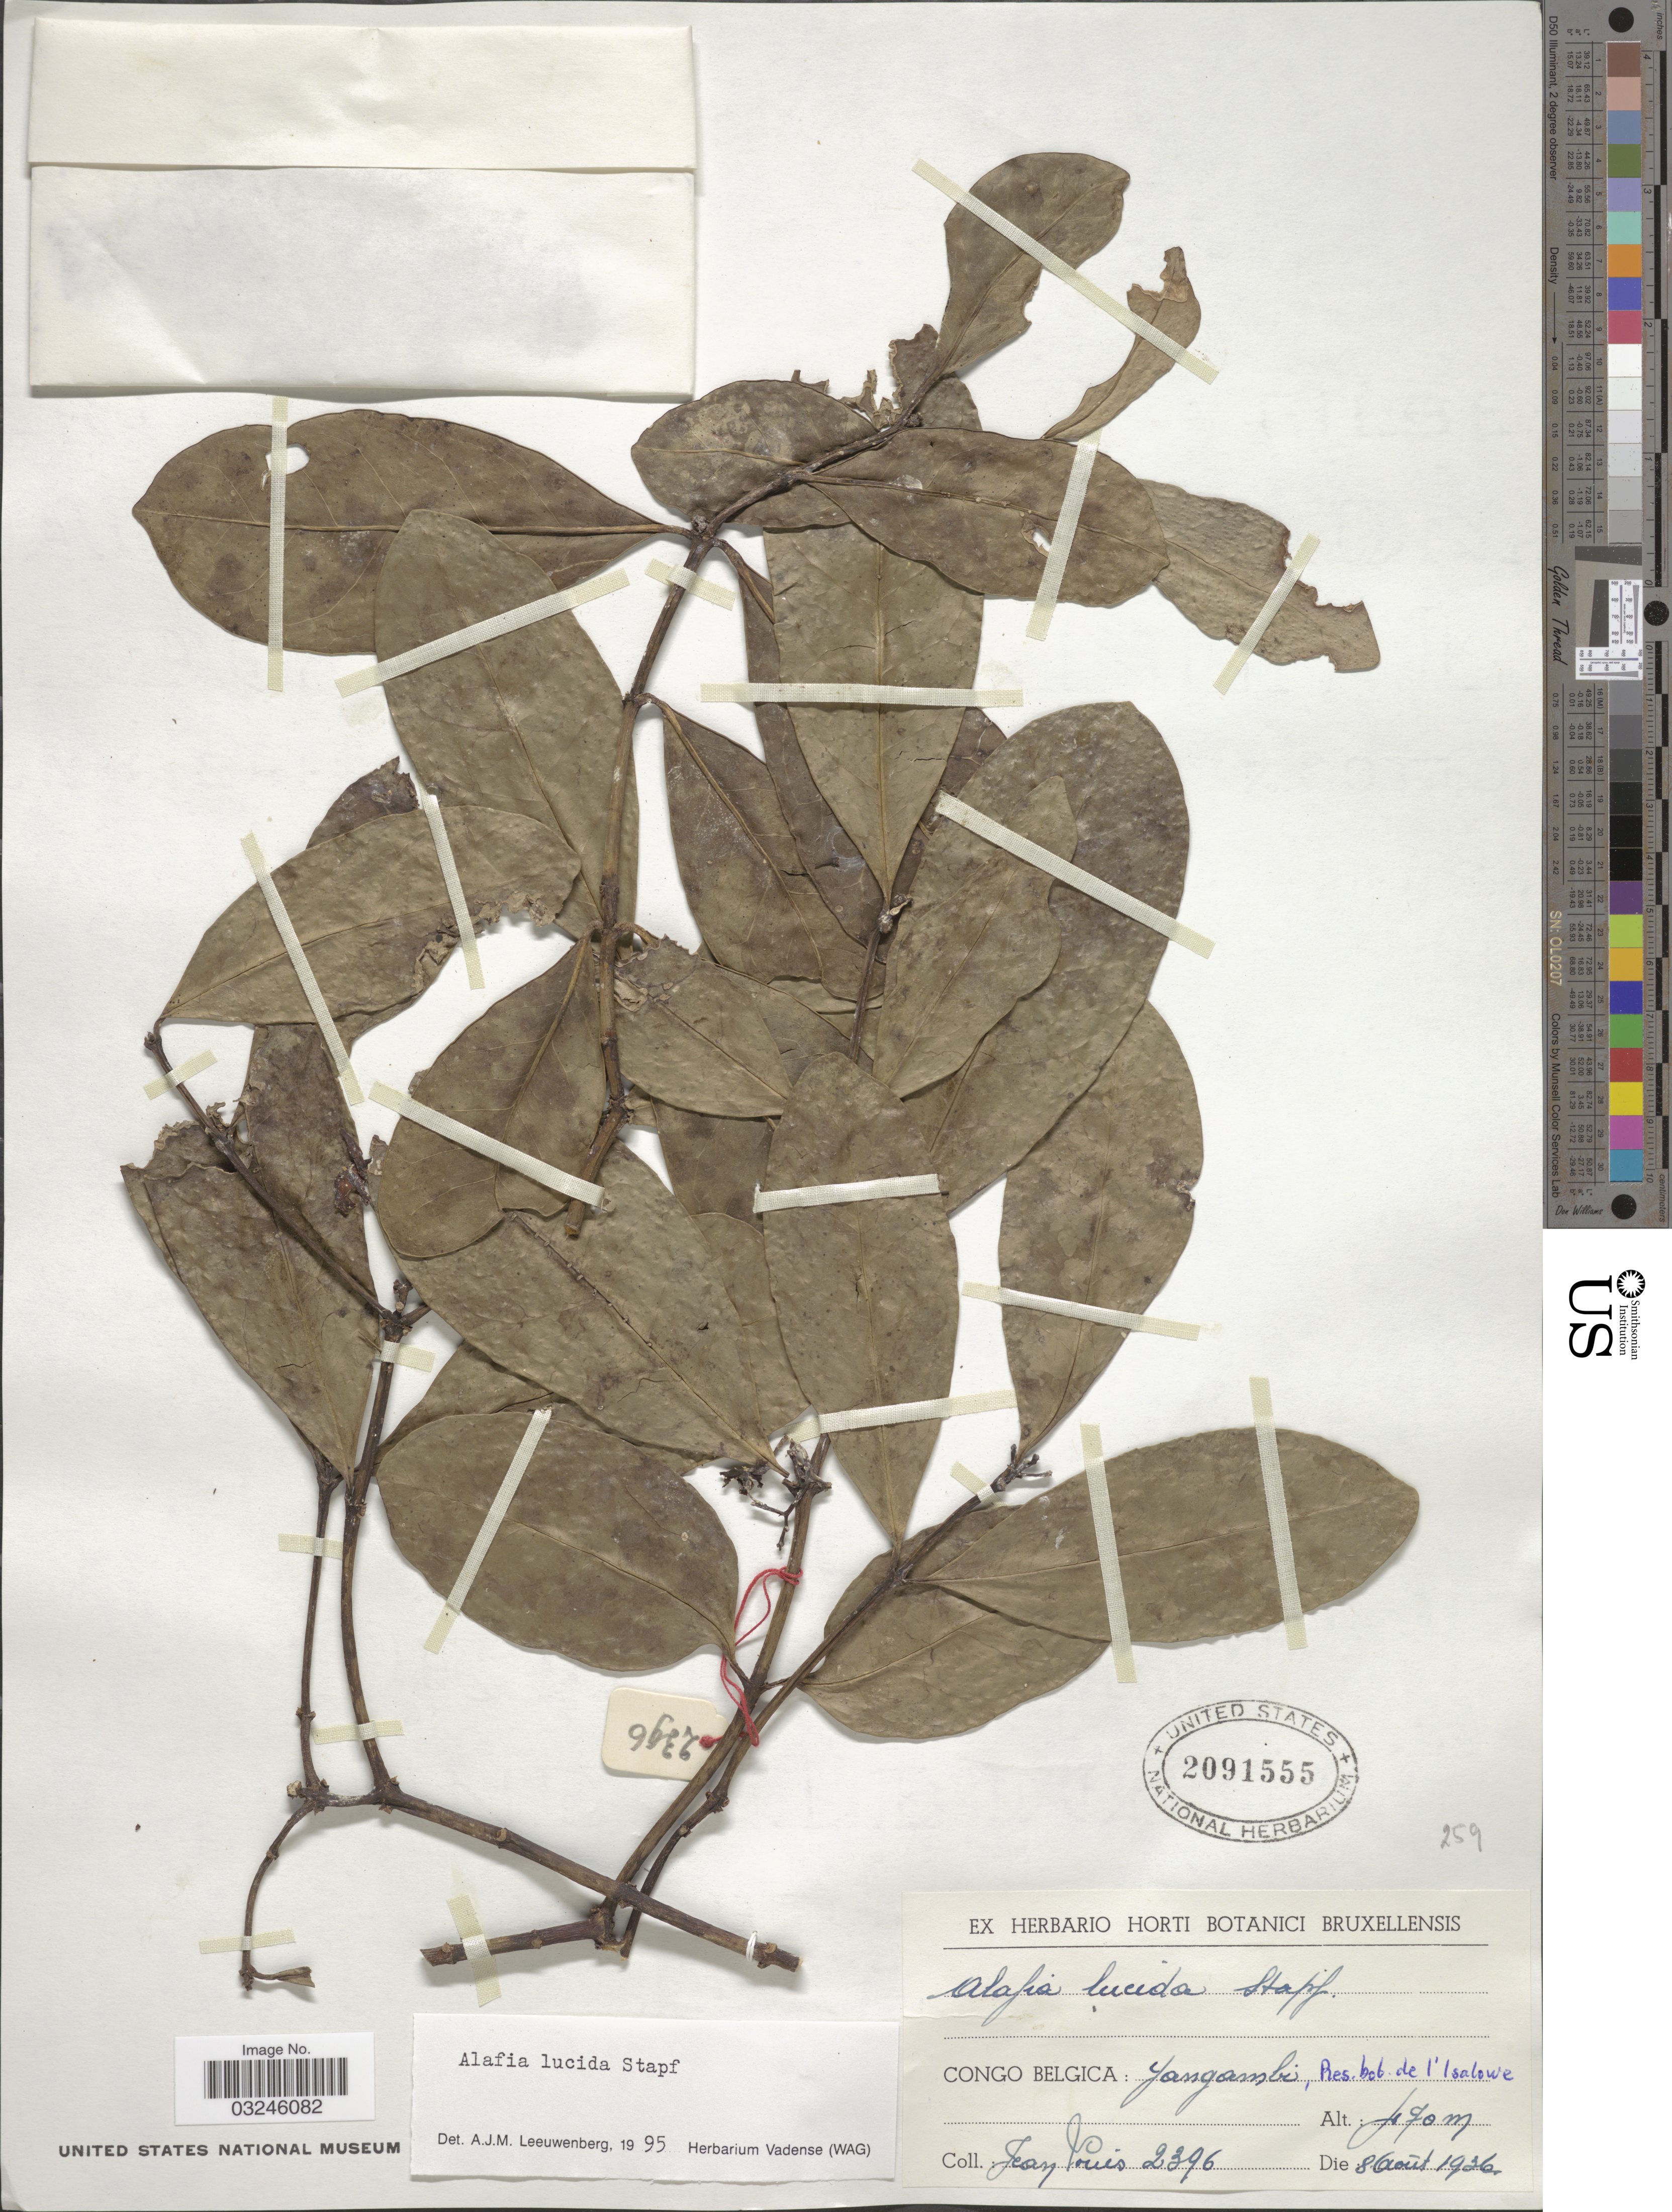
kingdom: Plantae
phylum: Tracheophyta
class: Magnoliopsida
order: Gentianales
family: Apocynaceae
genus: Alafia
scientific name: Alafia lucida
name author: Stapf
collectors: J. Louis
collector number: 2396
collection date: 1936-08-08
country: Congo, Democratic Republic of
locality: Congo Belgica: Yangambi, Res. bot. de l'Isalowe.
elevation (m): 470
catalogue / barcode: US 2091555